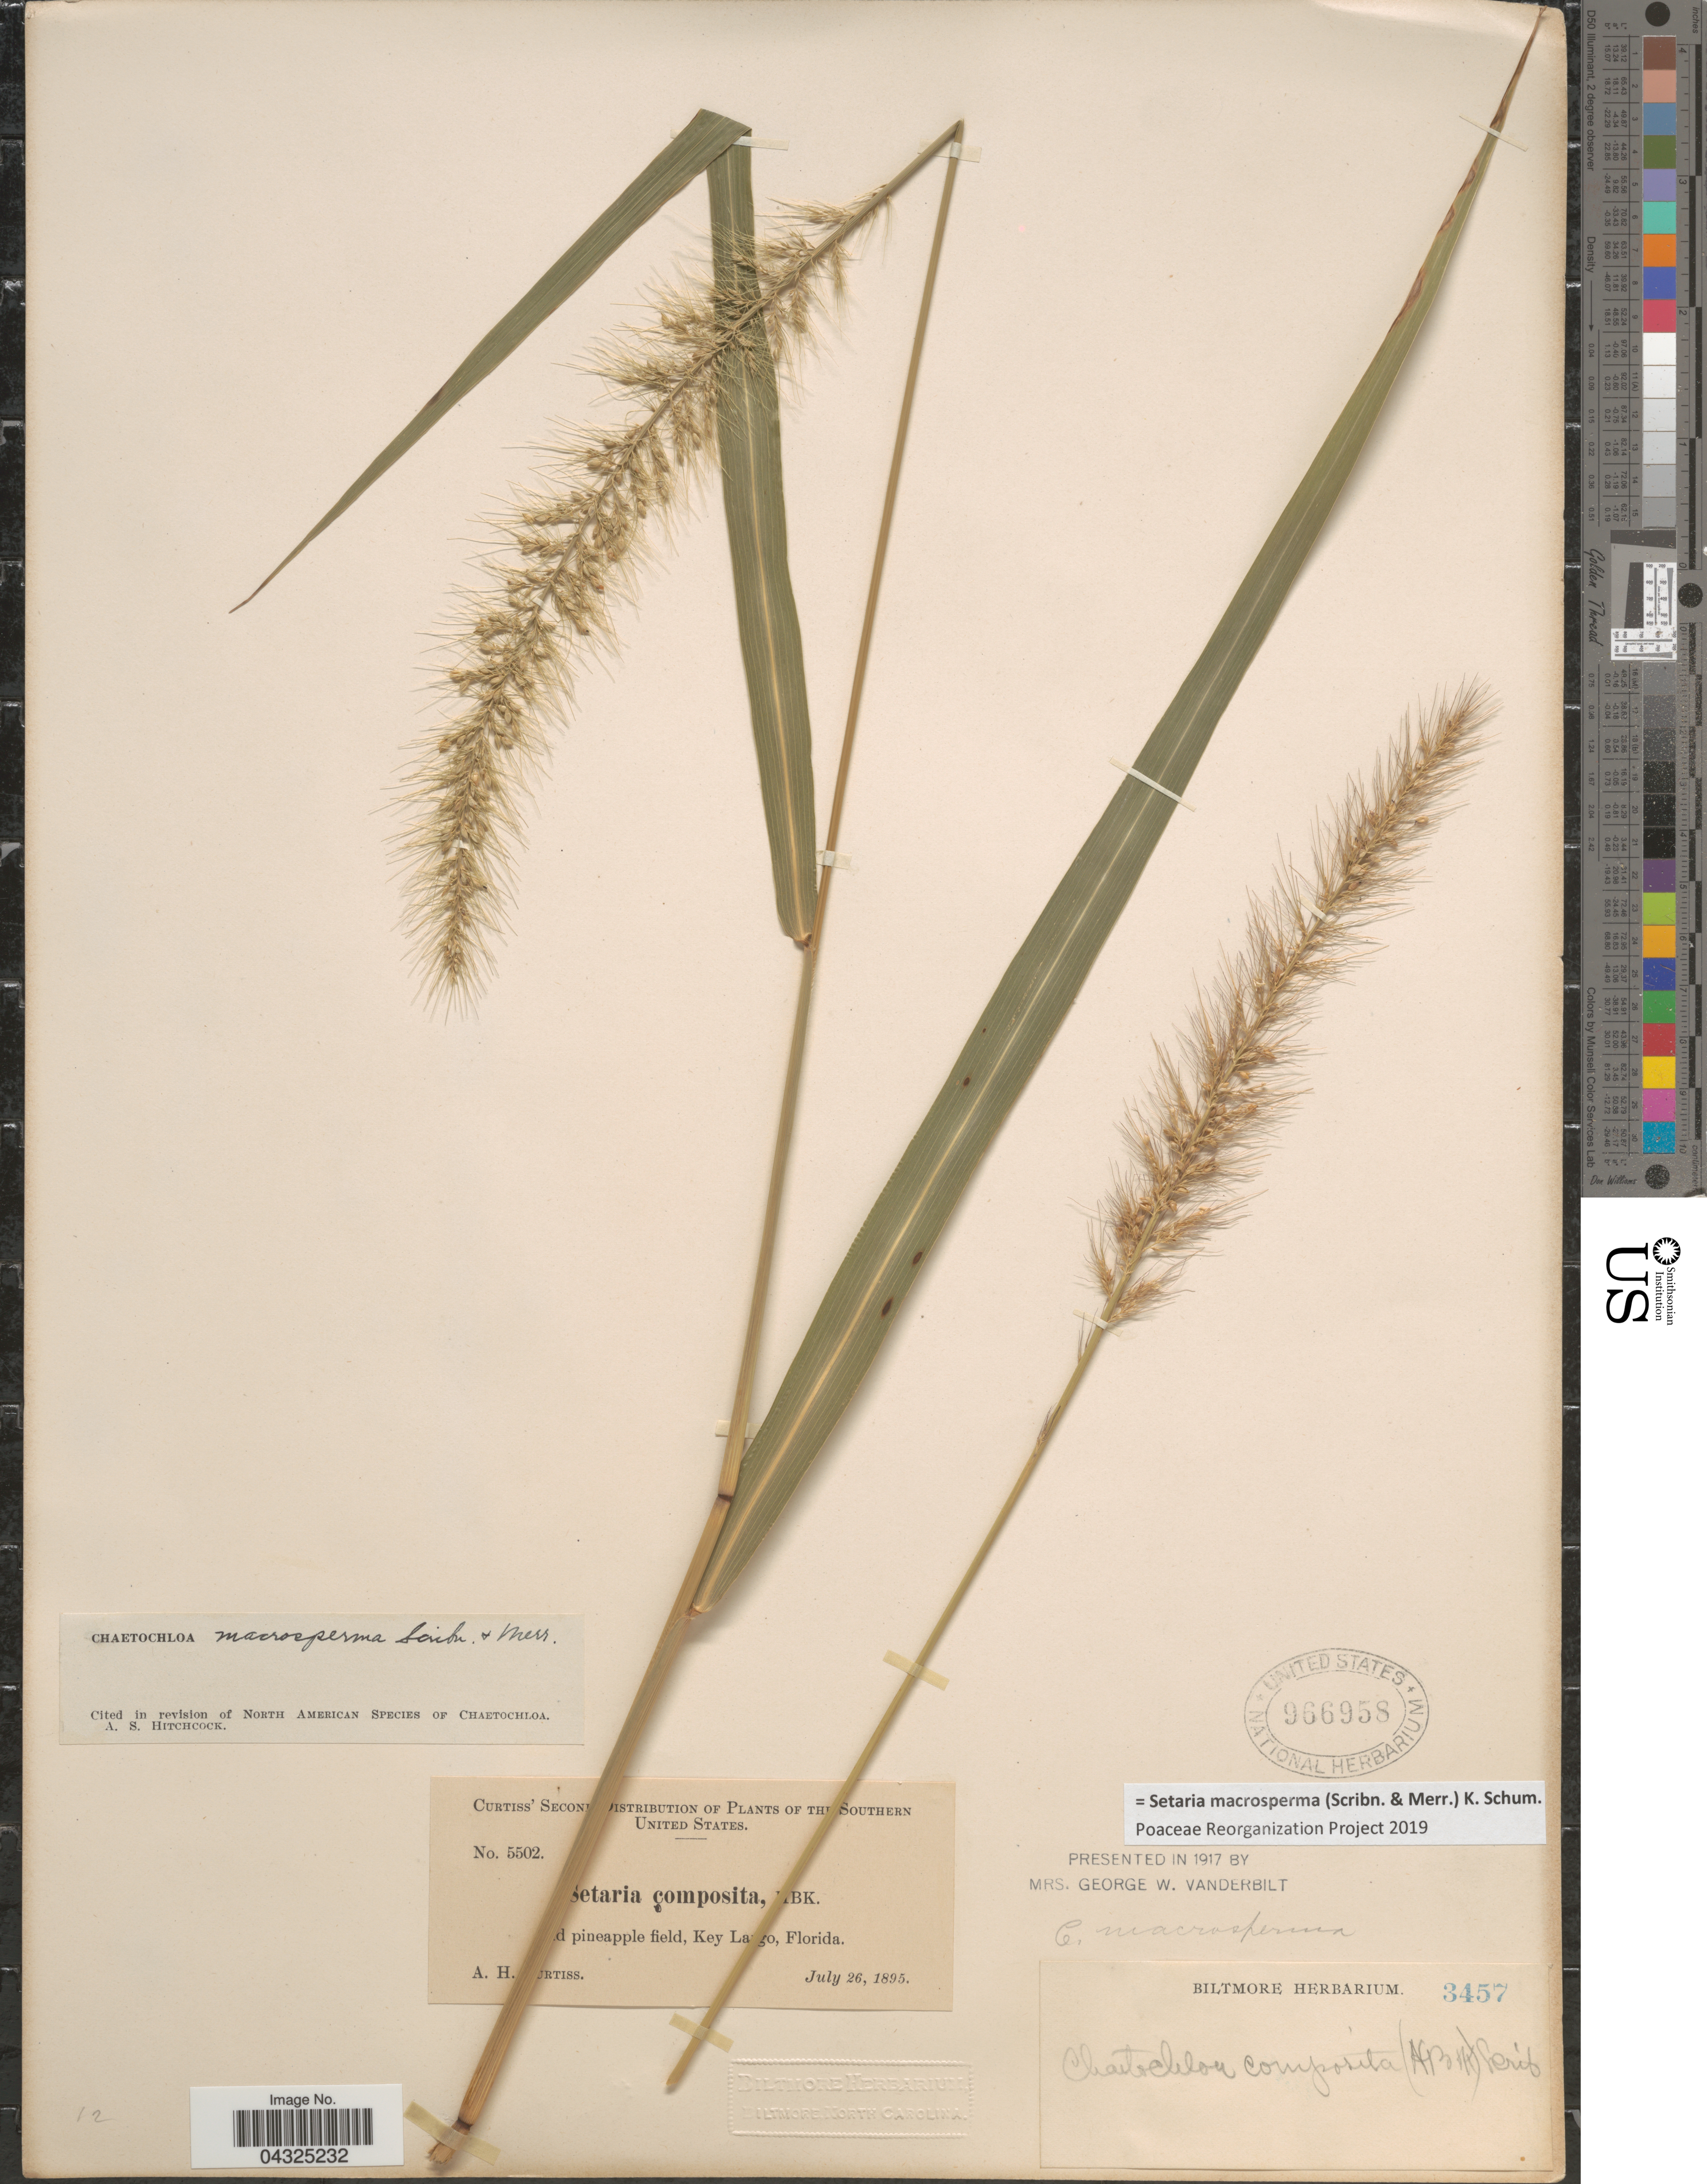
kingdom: Plantae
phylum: Tracheophyta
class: Liliopsida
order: Poales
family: Poaceae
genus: Setaria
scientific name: Setaria macrosperma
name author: (Scribn. & Merr.) K. Schum.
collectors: A. H. Curtiss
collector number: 5502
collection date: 1895-07-26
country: United States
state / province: Florida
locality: Southern United States. Key Largo.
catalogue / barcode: US 966958